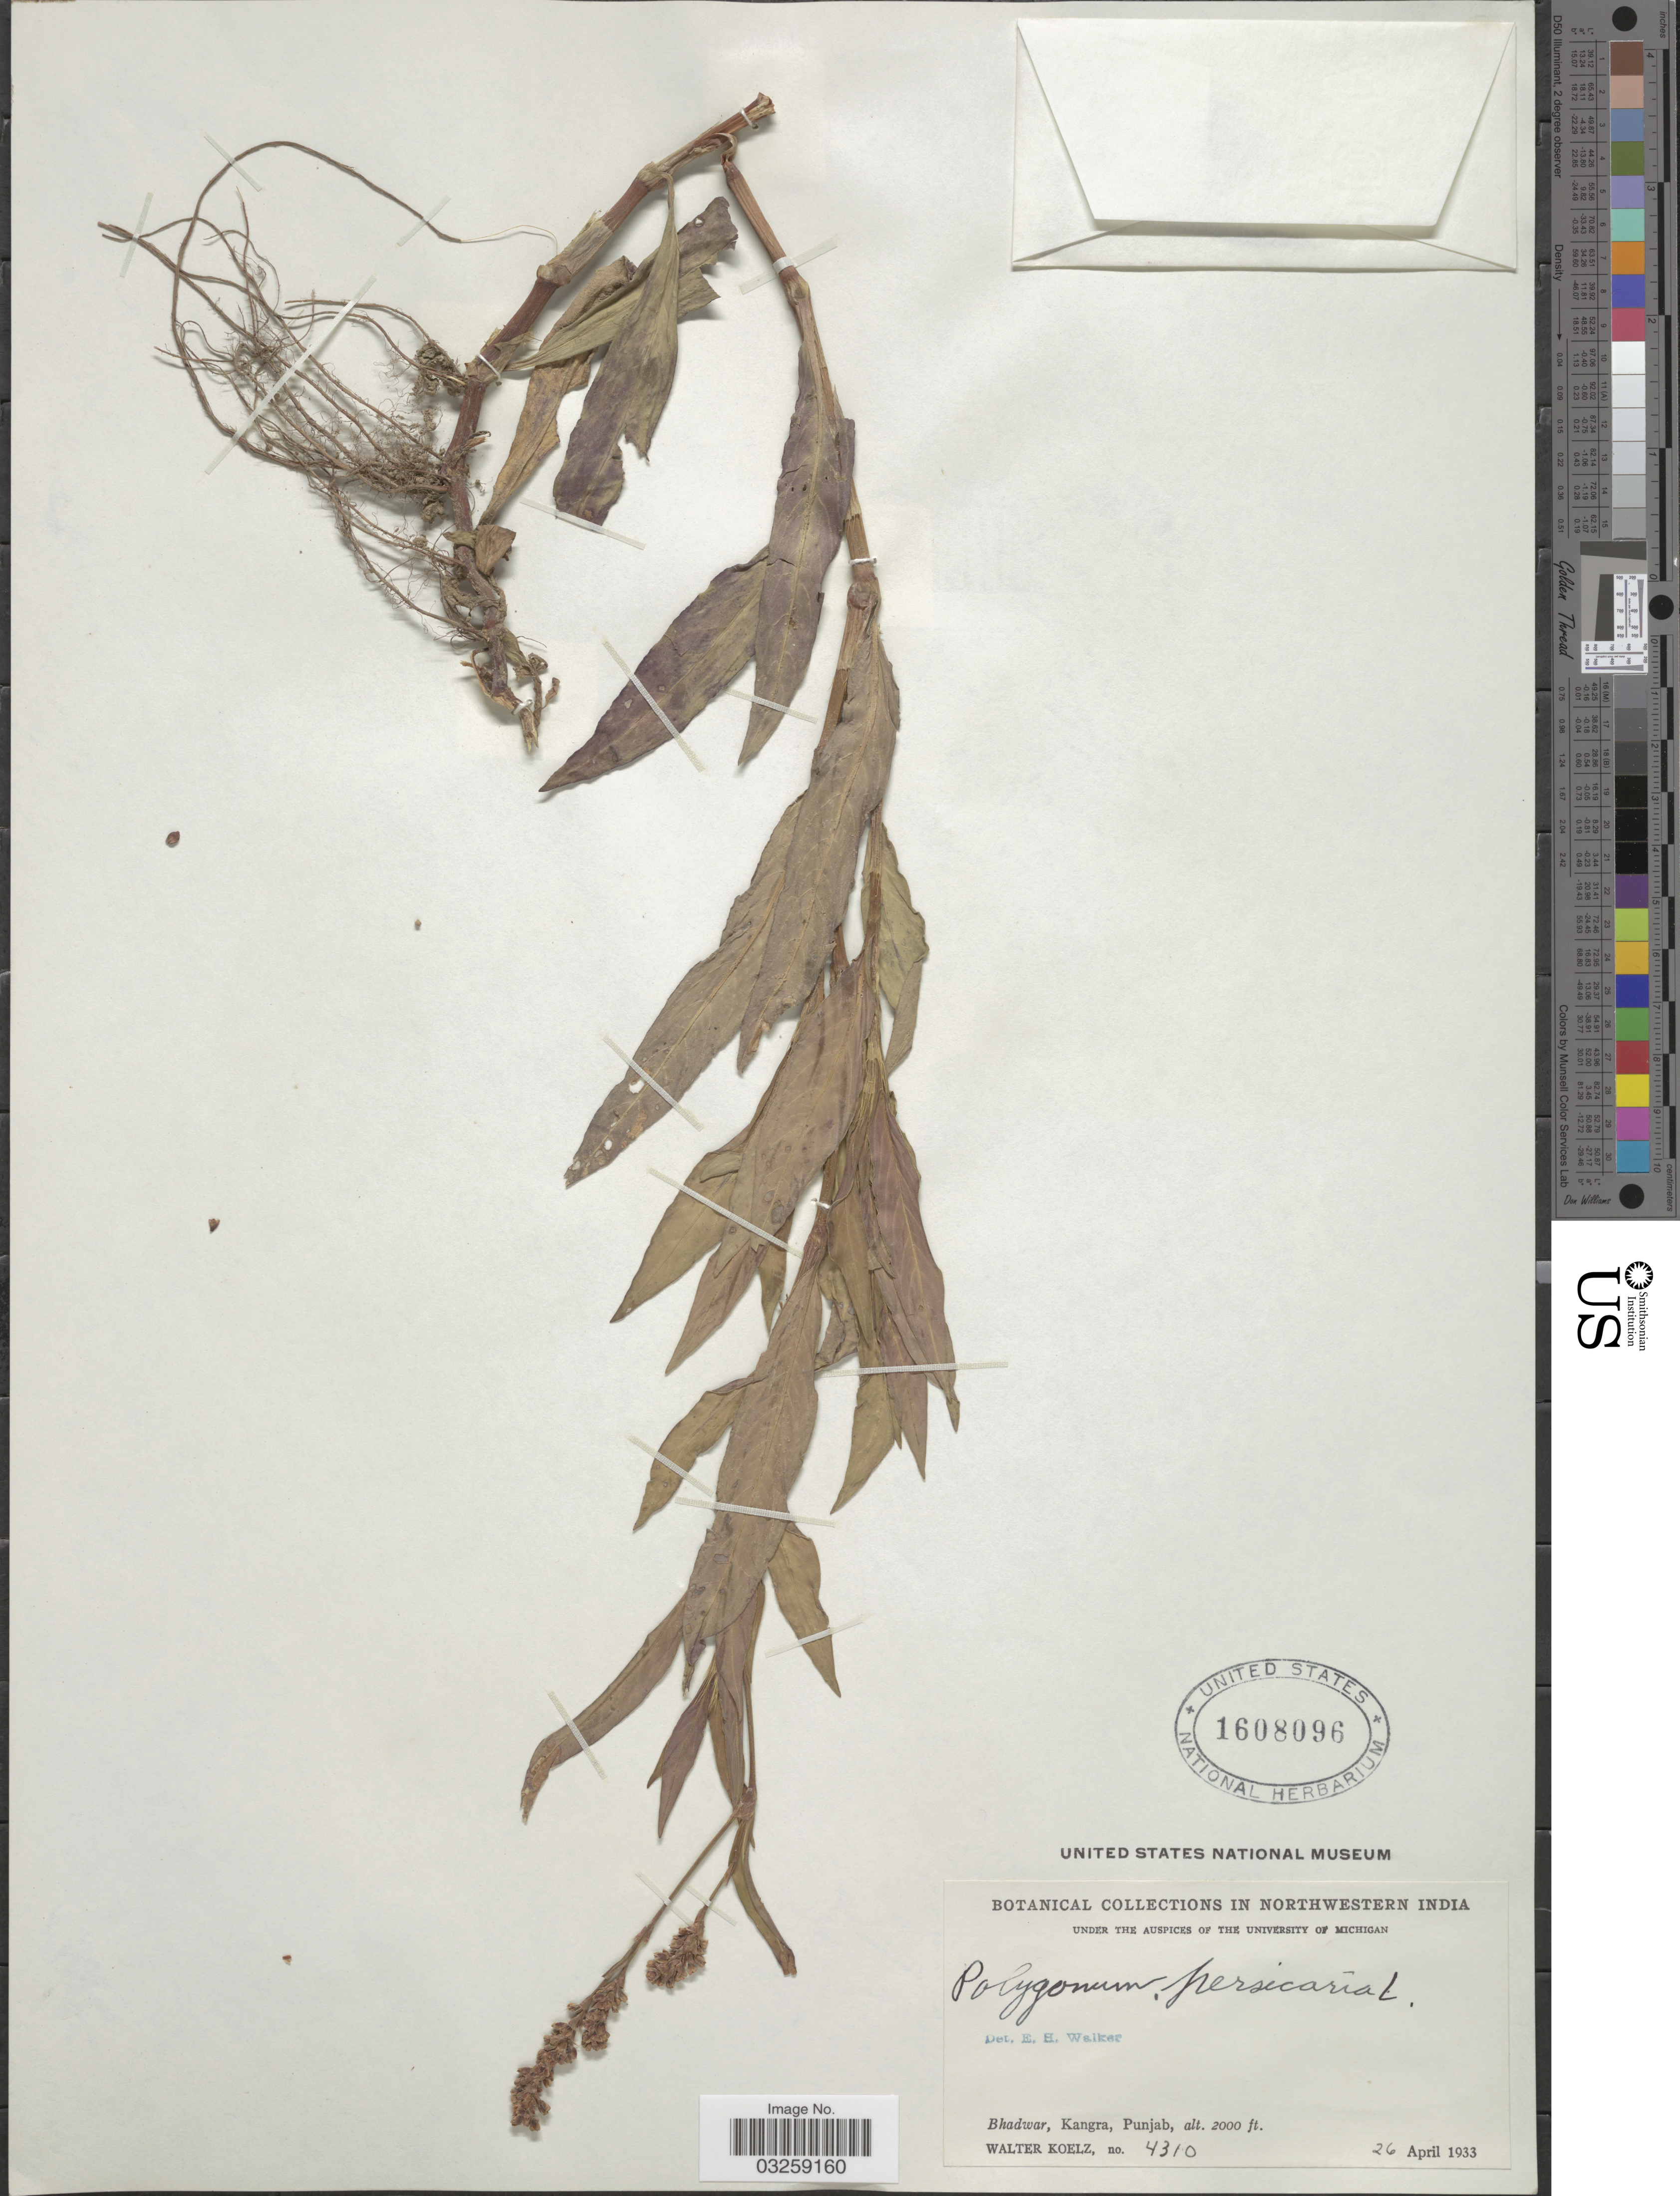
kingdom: Plantae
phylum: Tracheophyta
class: Magnoliopsida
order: Caryophyllales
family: Polygonaceae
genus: Polygonum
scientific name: Polygonum persicaria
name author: L.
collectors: W. N. Koelz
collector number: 4310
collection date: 1933-04-26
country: India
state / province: Punjab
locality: Northwestern India. Bhadwar, Kangra.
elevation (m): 610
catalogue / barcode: US 1608096